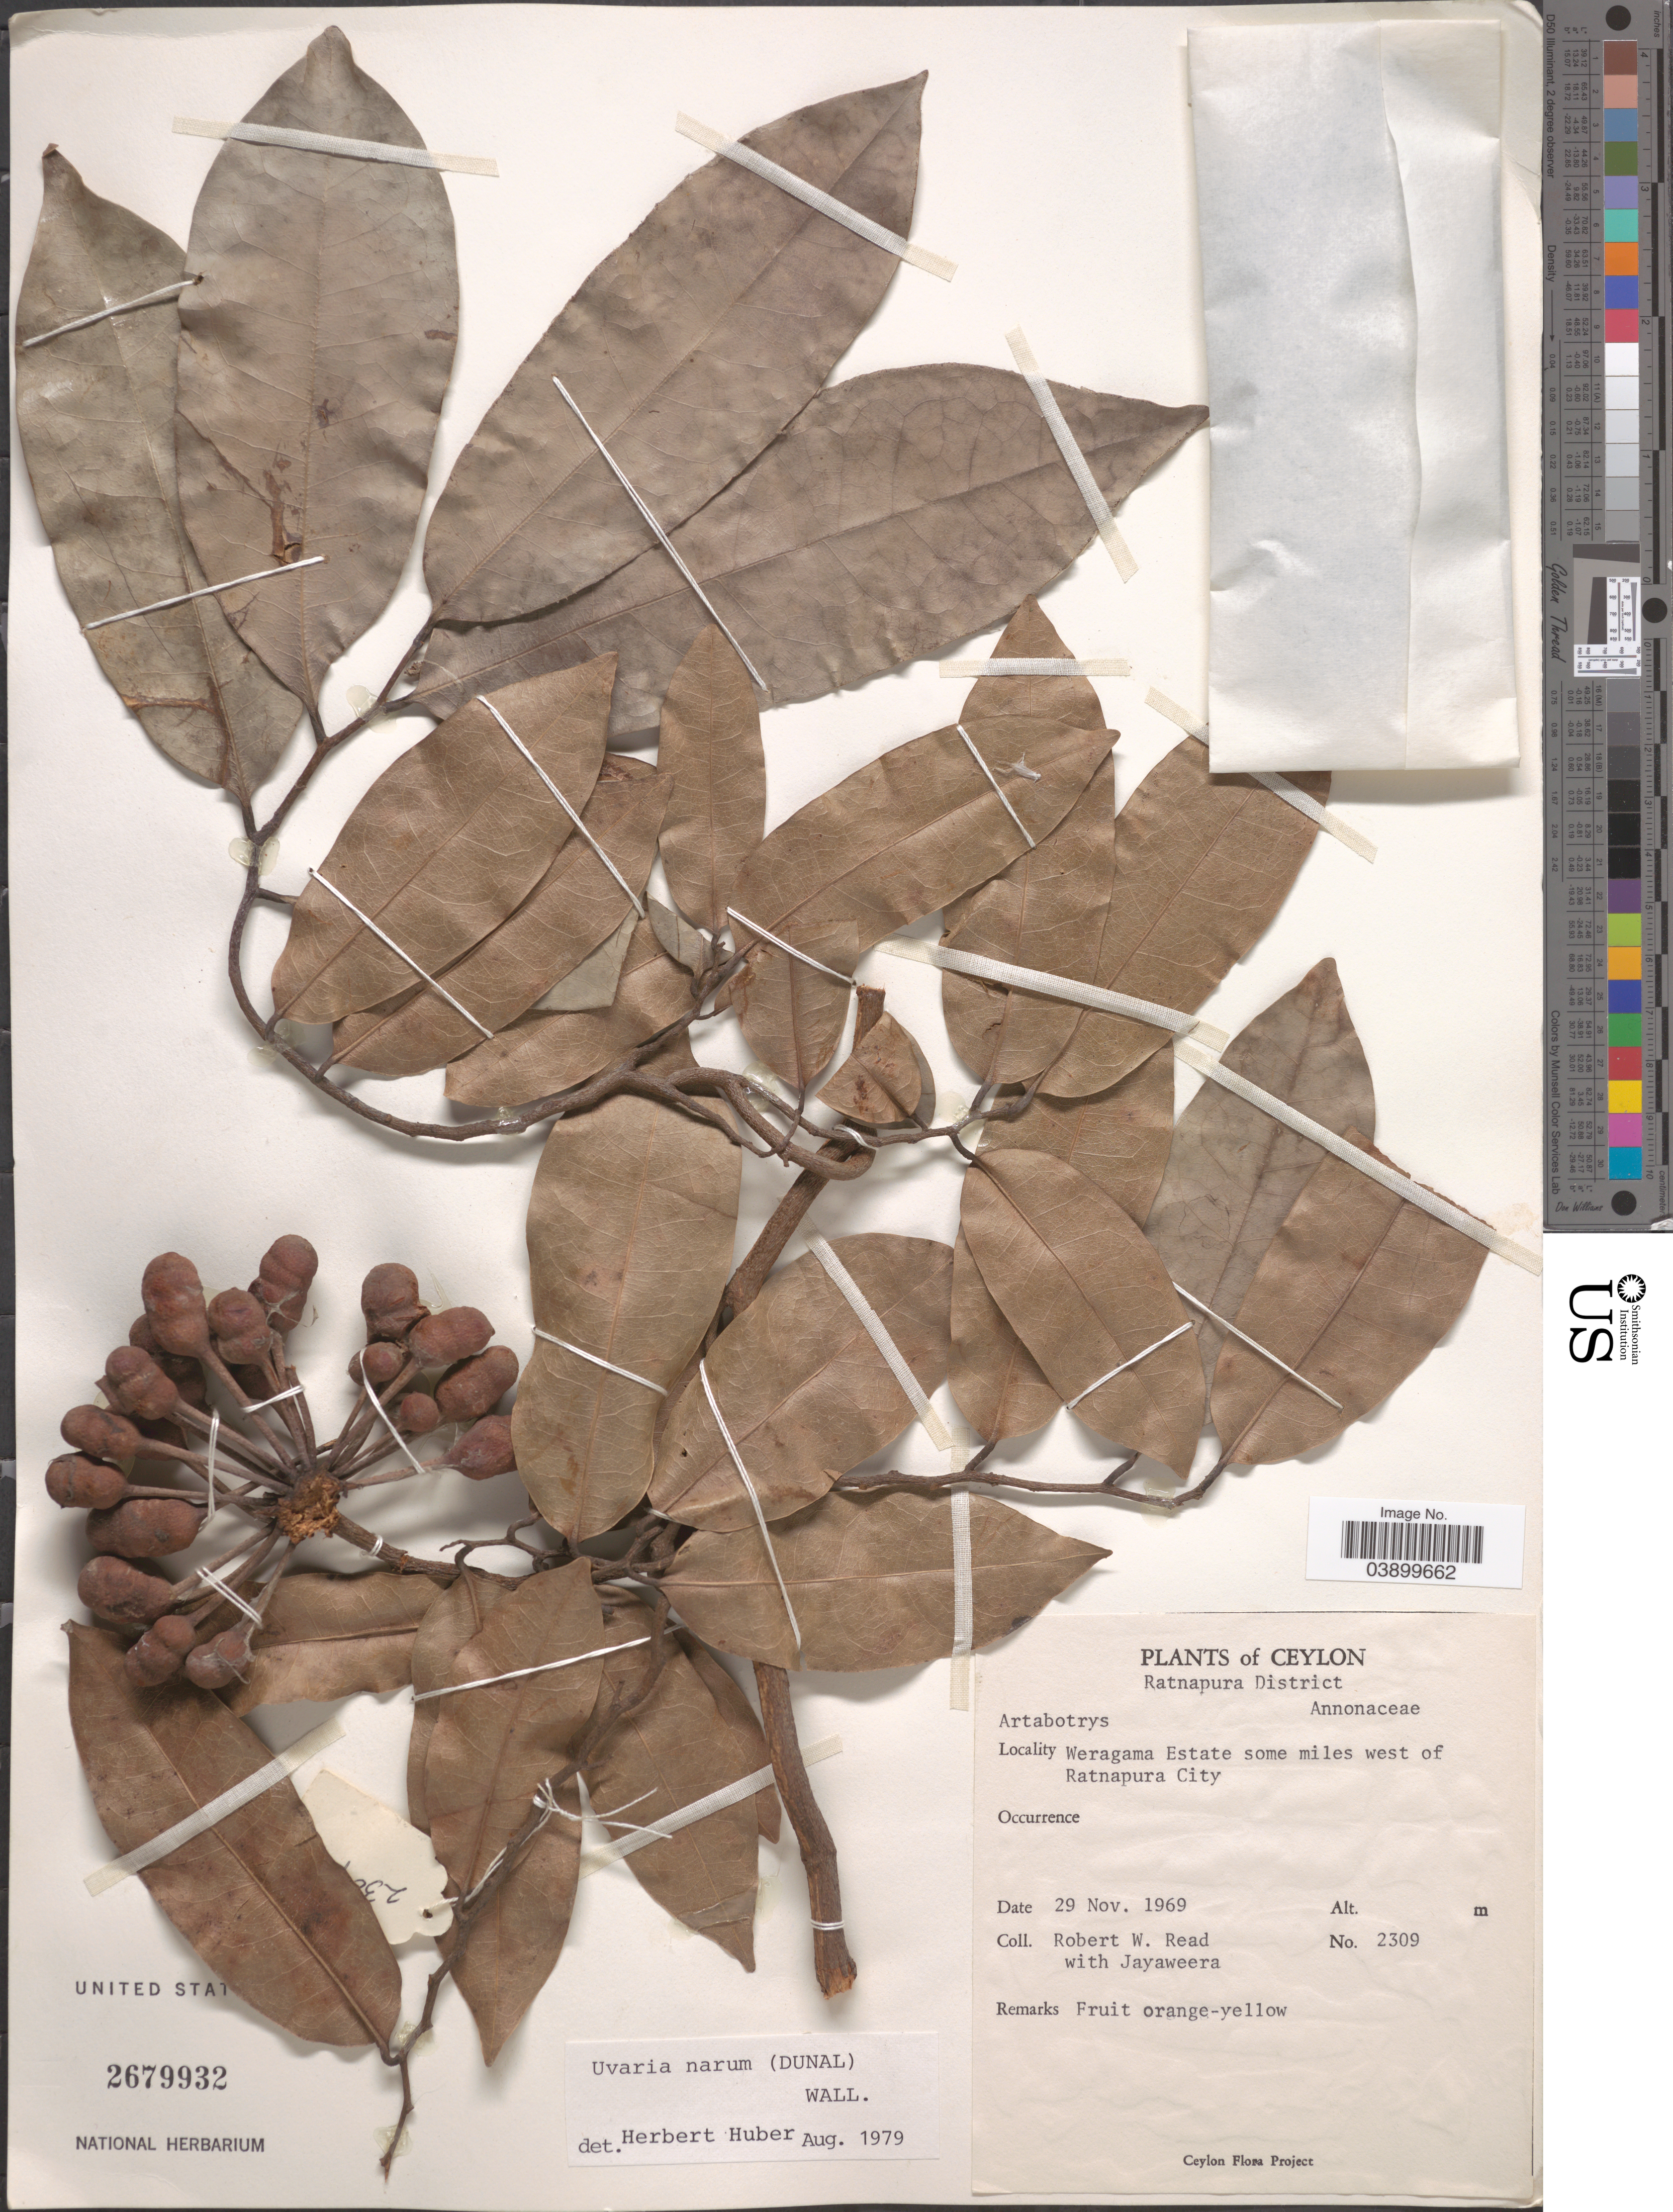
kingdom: Plantae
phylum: Tracheophyta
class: Magnoliopsida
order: Magnoliales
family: Annonaceae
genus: Uvaria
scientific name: Uvaria narum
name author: (Dunal) Blume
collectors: R. W. Read & -. Jayaweera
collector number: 2309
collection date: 1969-11-29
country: Sri Lanka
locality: Ceylon. Ratnapura District. Weragama Estate some miles west of Ratnapura City.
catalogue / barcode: US 2679932